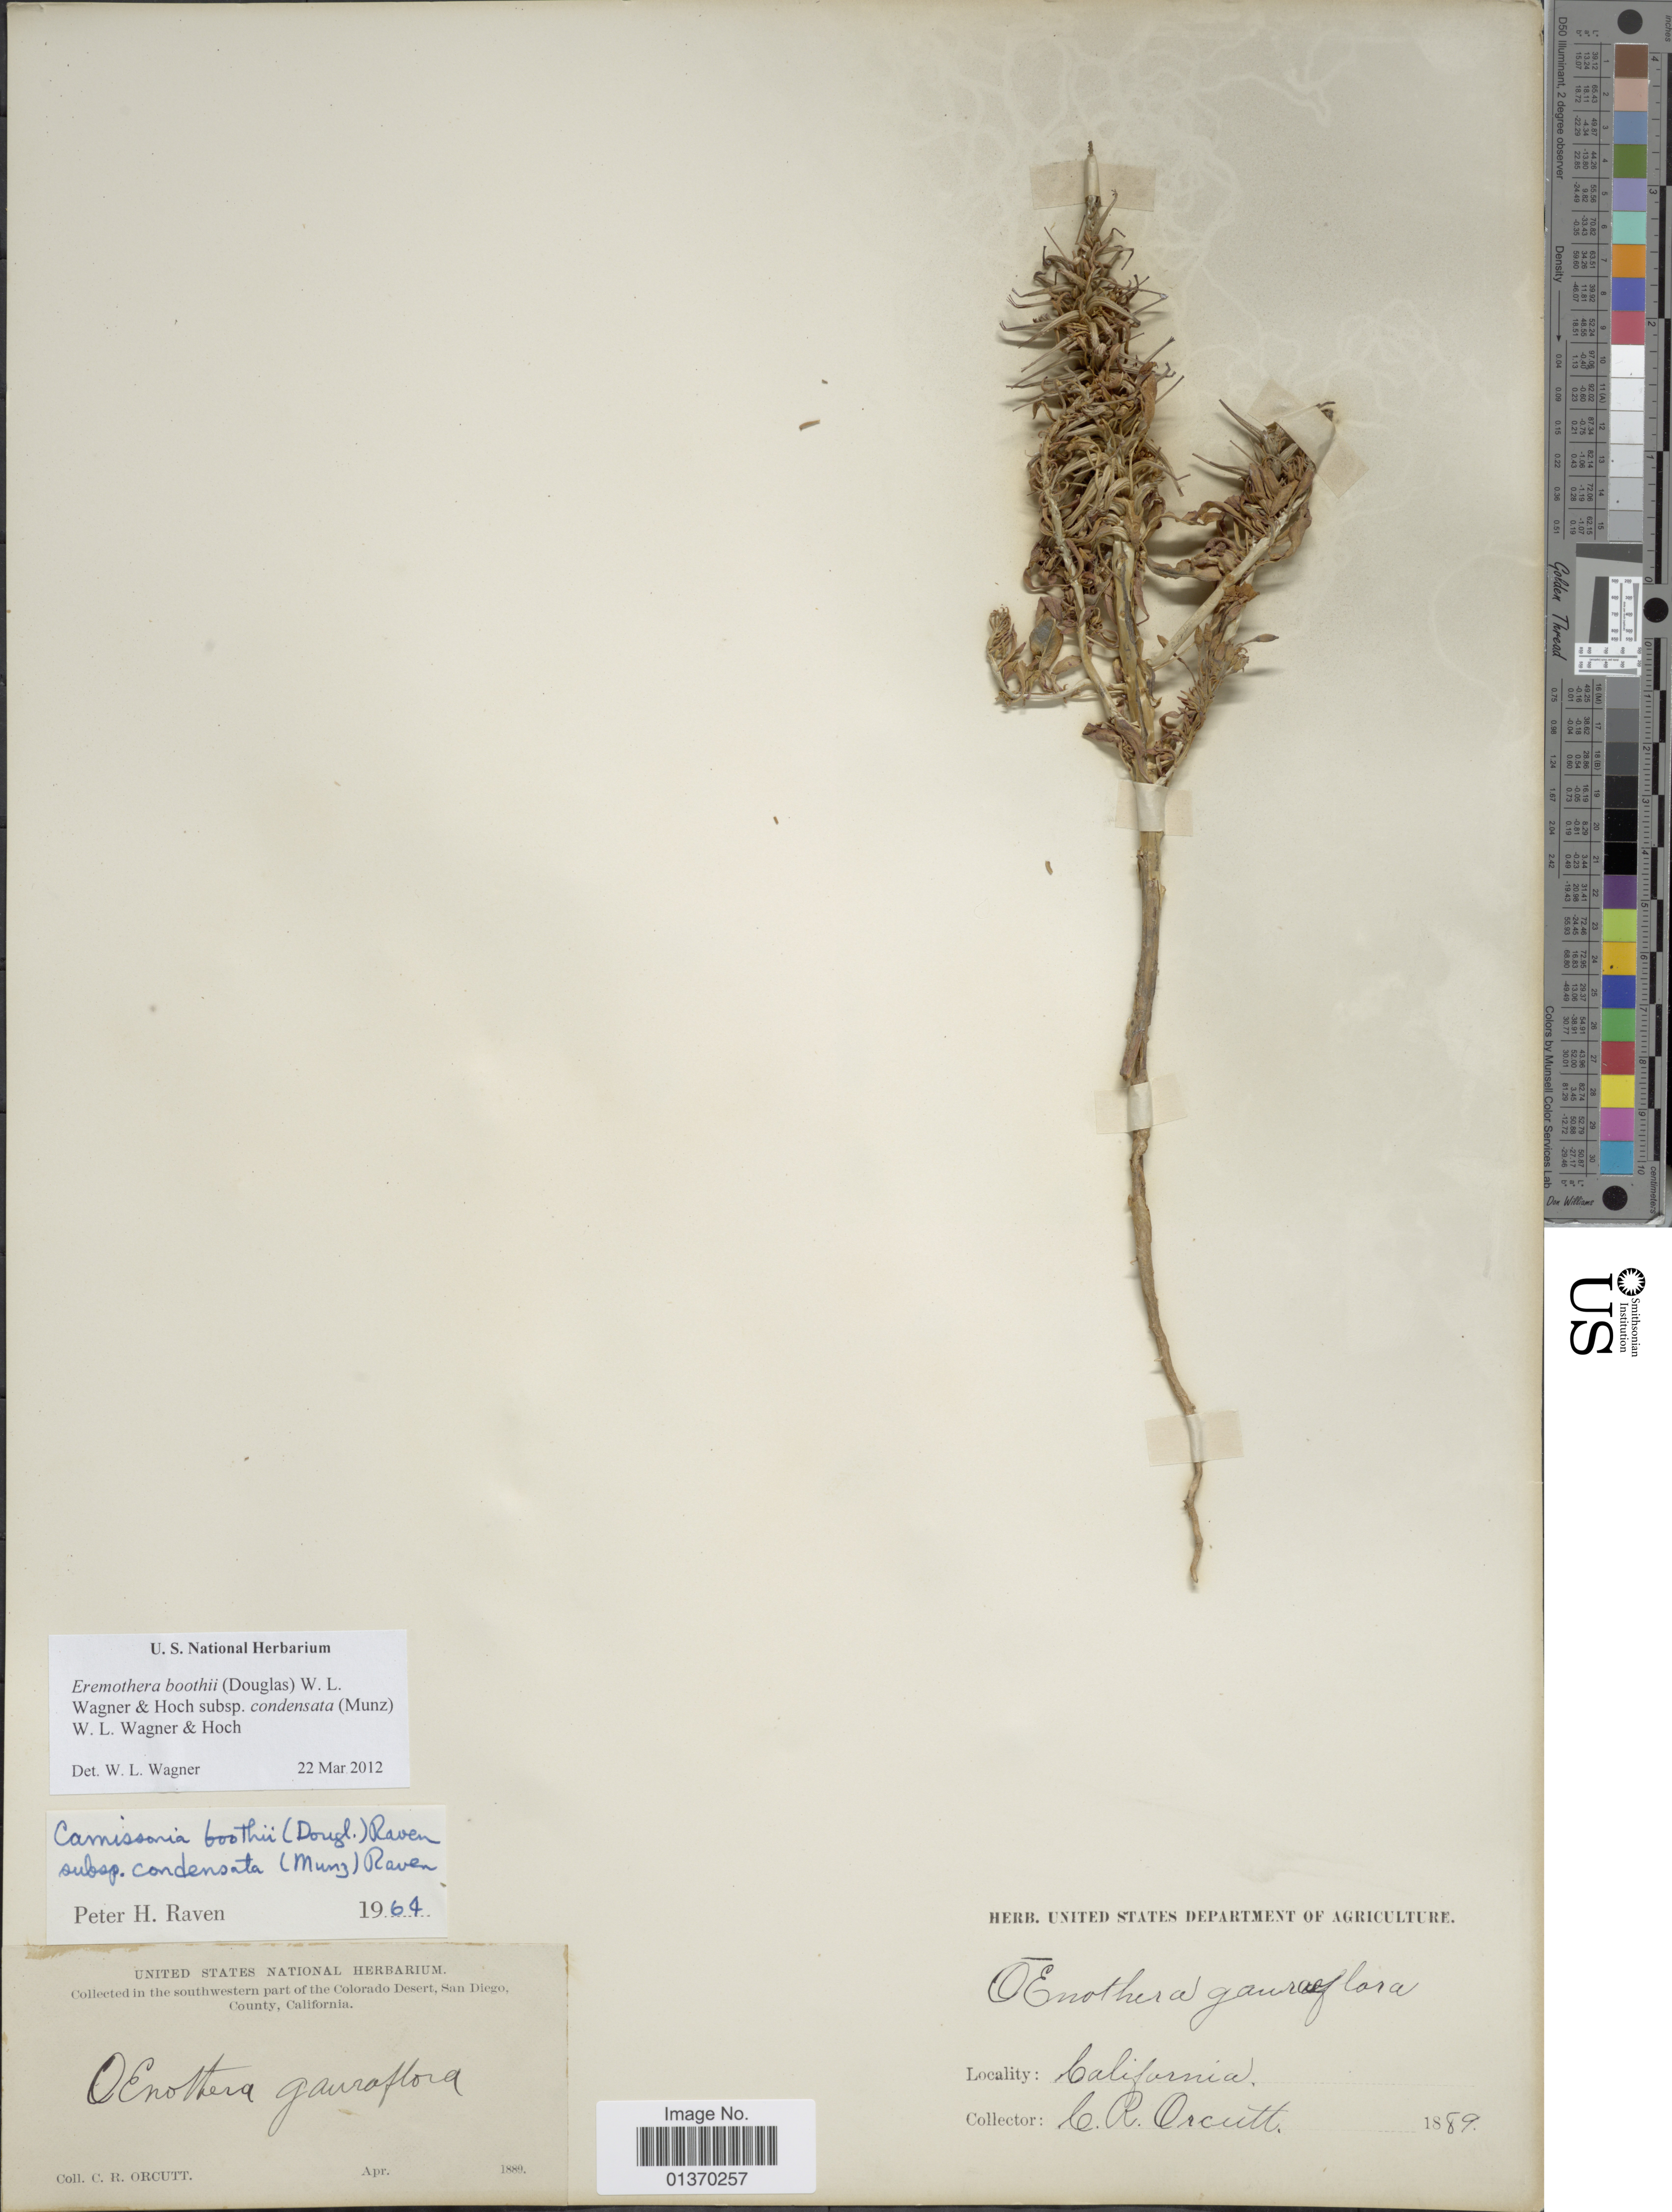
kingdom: Plantae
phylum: Tracheophyta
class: Magnoliopsida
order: Myrtales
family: Onagraceae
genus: Eremothera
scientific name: Eremothera boothii subsp. condensata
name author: (Munz) W.L. Wagner & Hoch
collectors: C. R. Orcutt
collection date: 1889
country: United States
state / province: California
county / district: San Diego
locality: Southwestern part of the Colorado Desert, San Diego County